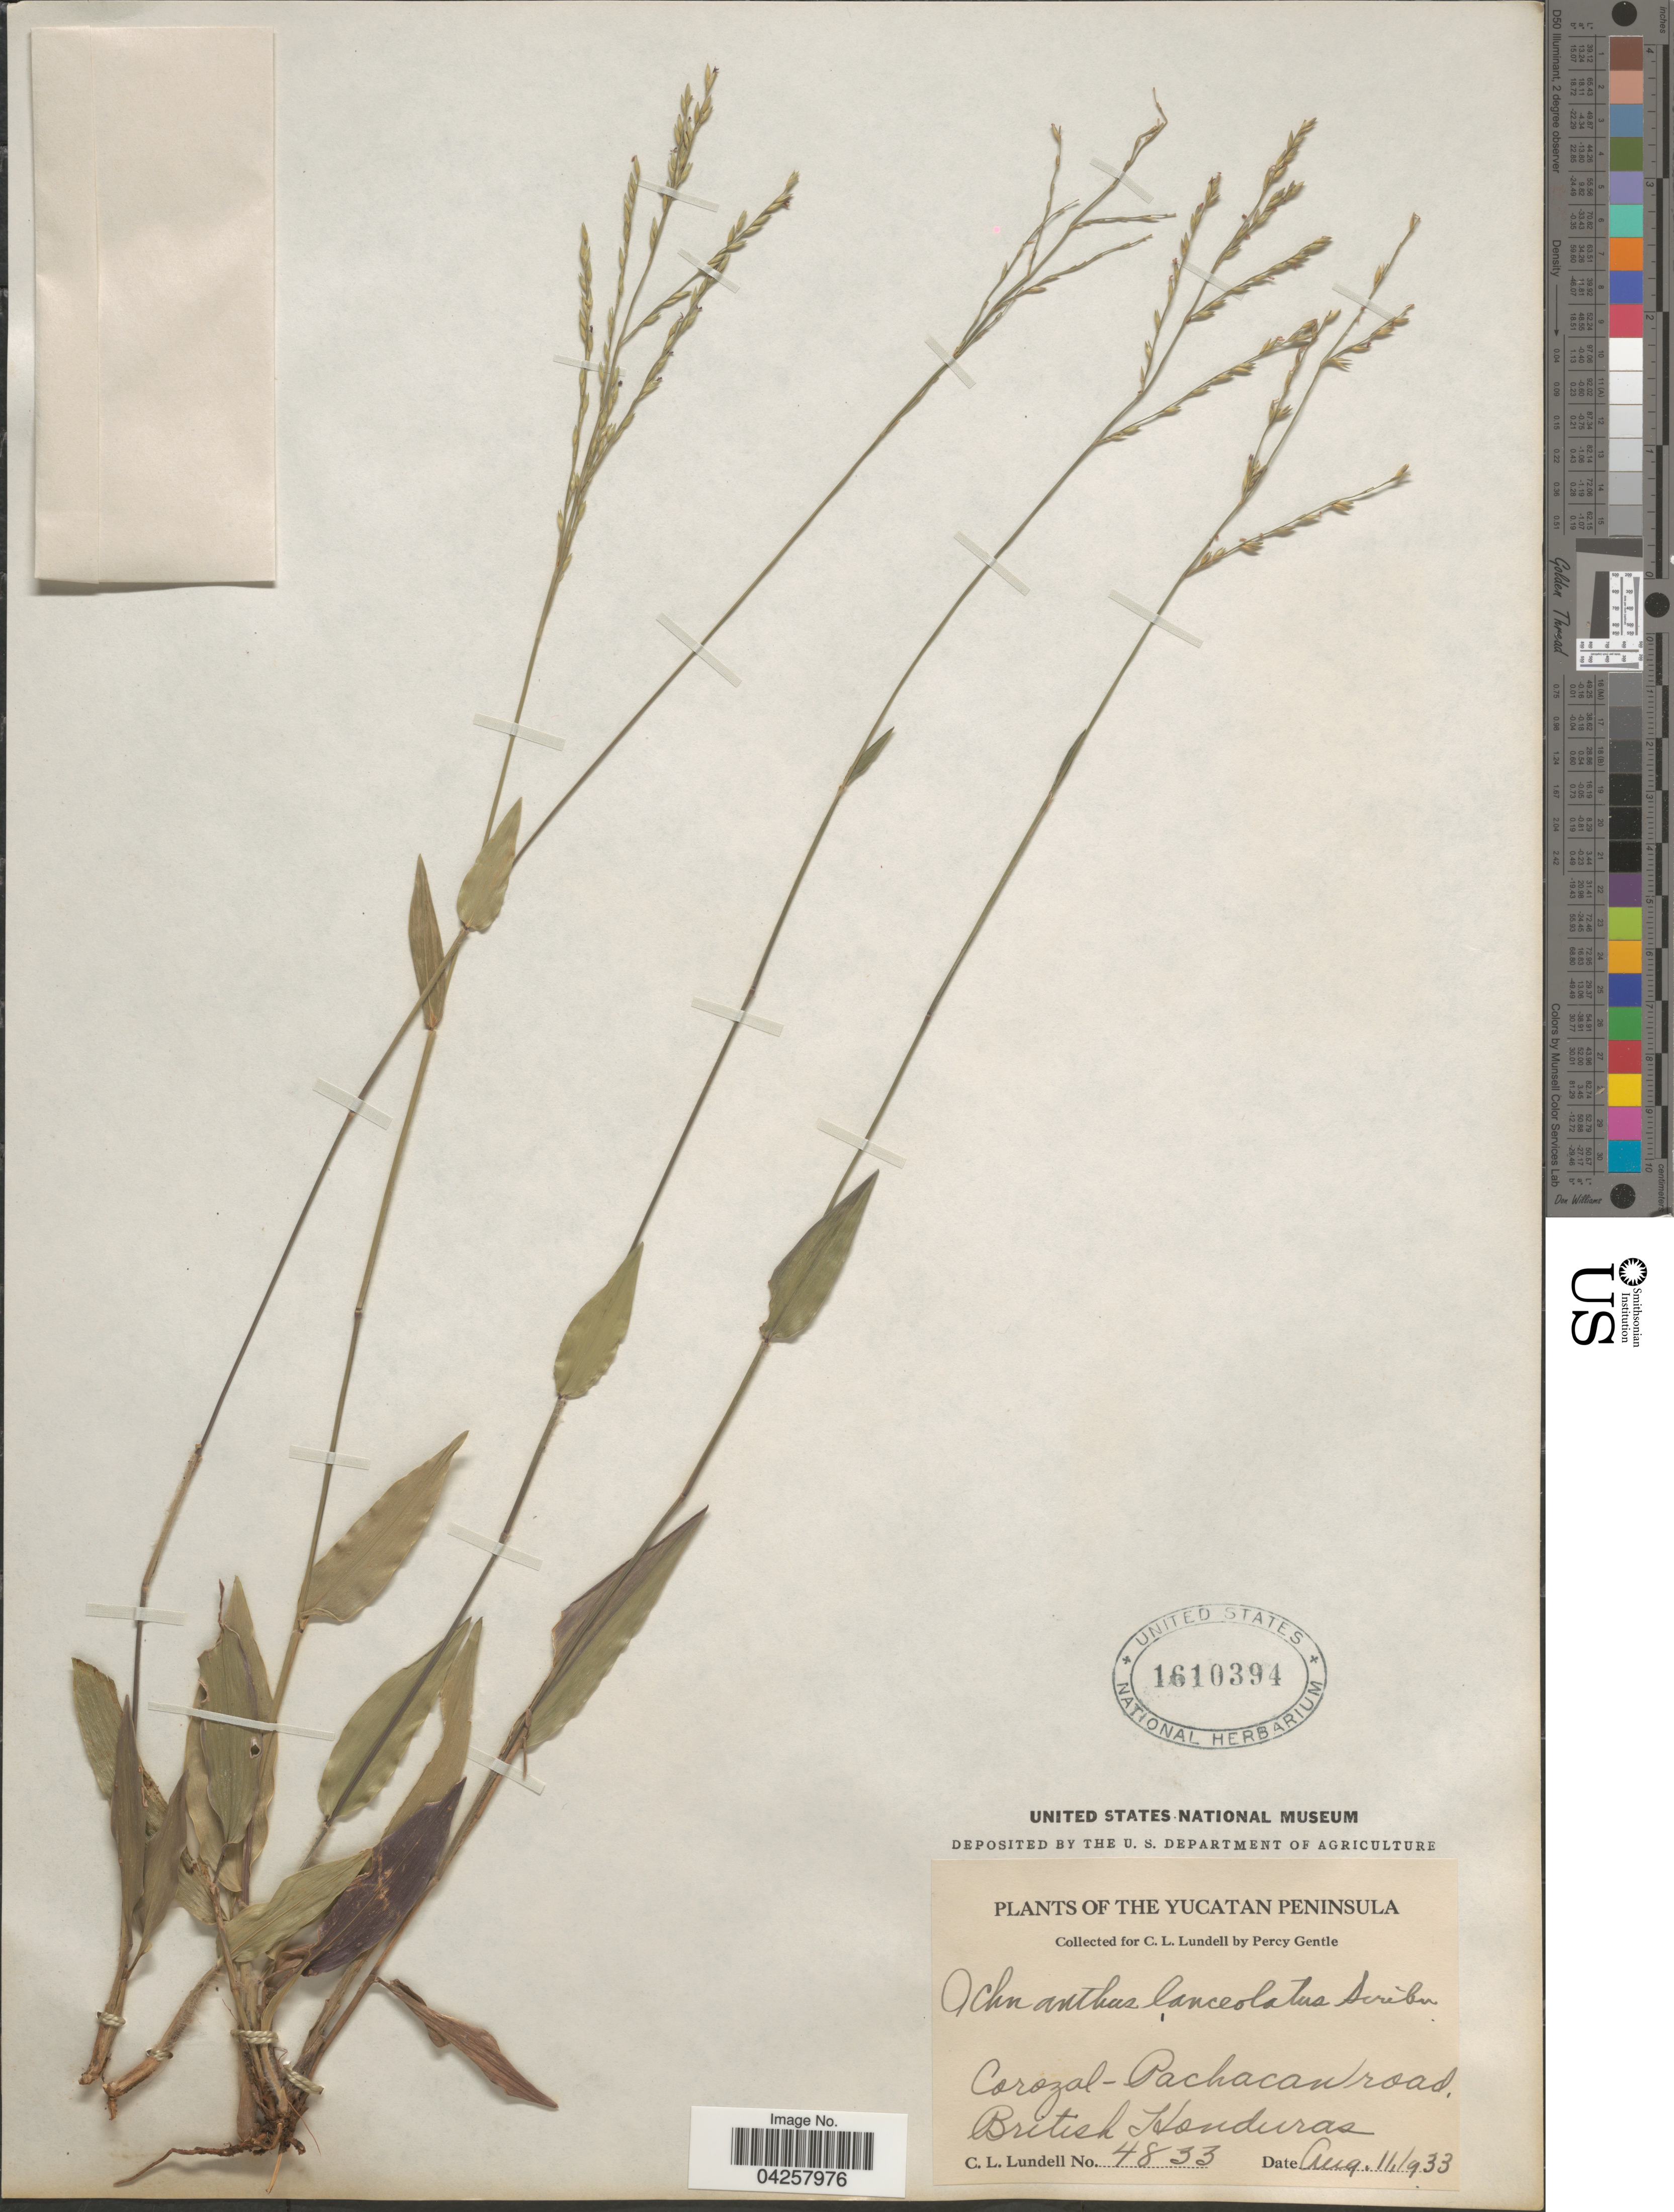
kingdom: Plantae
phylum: Tracheophyta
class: Liliopsida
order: Poales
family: Poaceae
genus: Ichnanthus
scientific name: Ichnanthus lanceolatus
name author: Scribn. & J.G. Sm.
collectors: P. H. Gentle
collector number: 4833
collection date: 1933-08-11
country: Belize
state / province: Corozal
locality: The Yucatan Peninsula. Corozal - Pachacan road. British Honduras.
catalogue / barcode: US 1610394